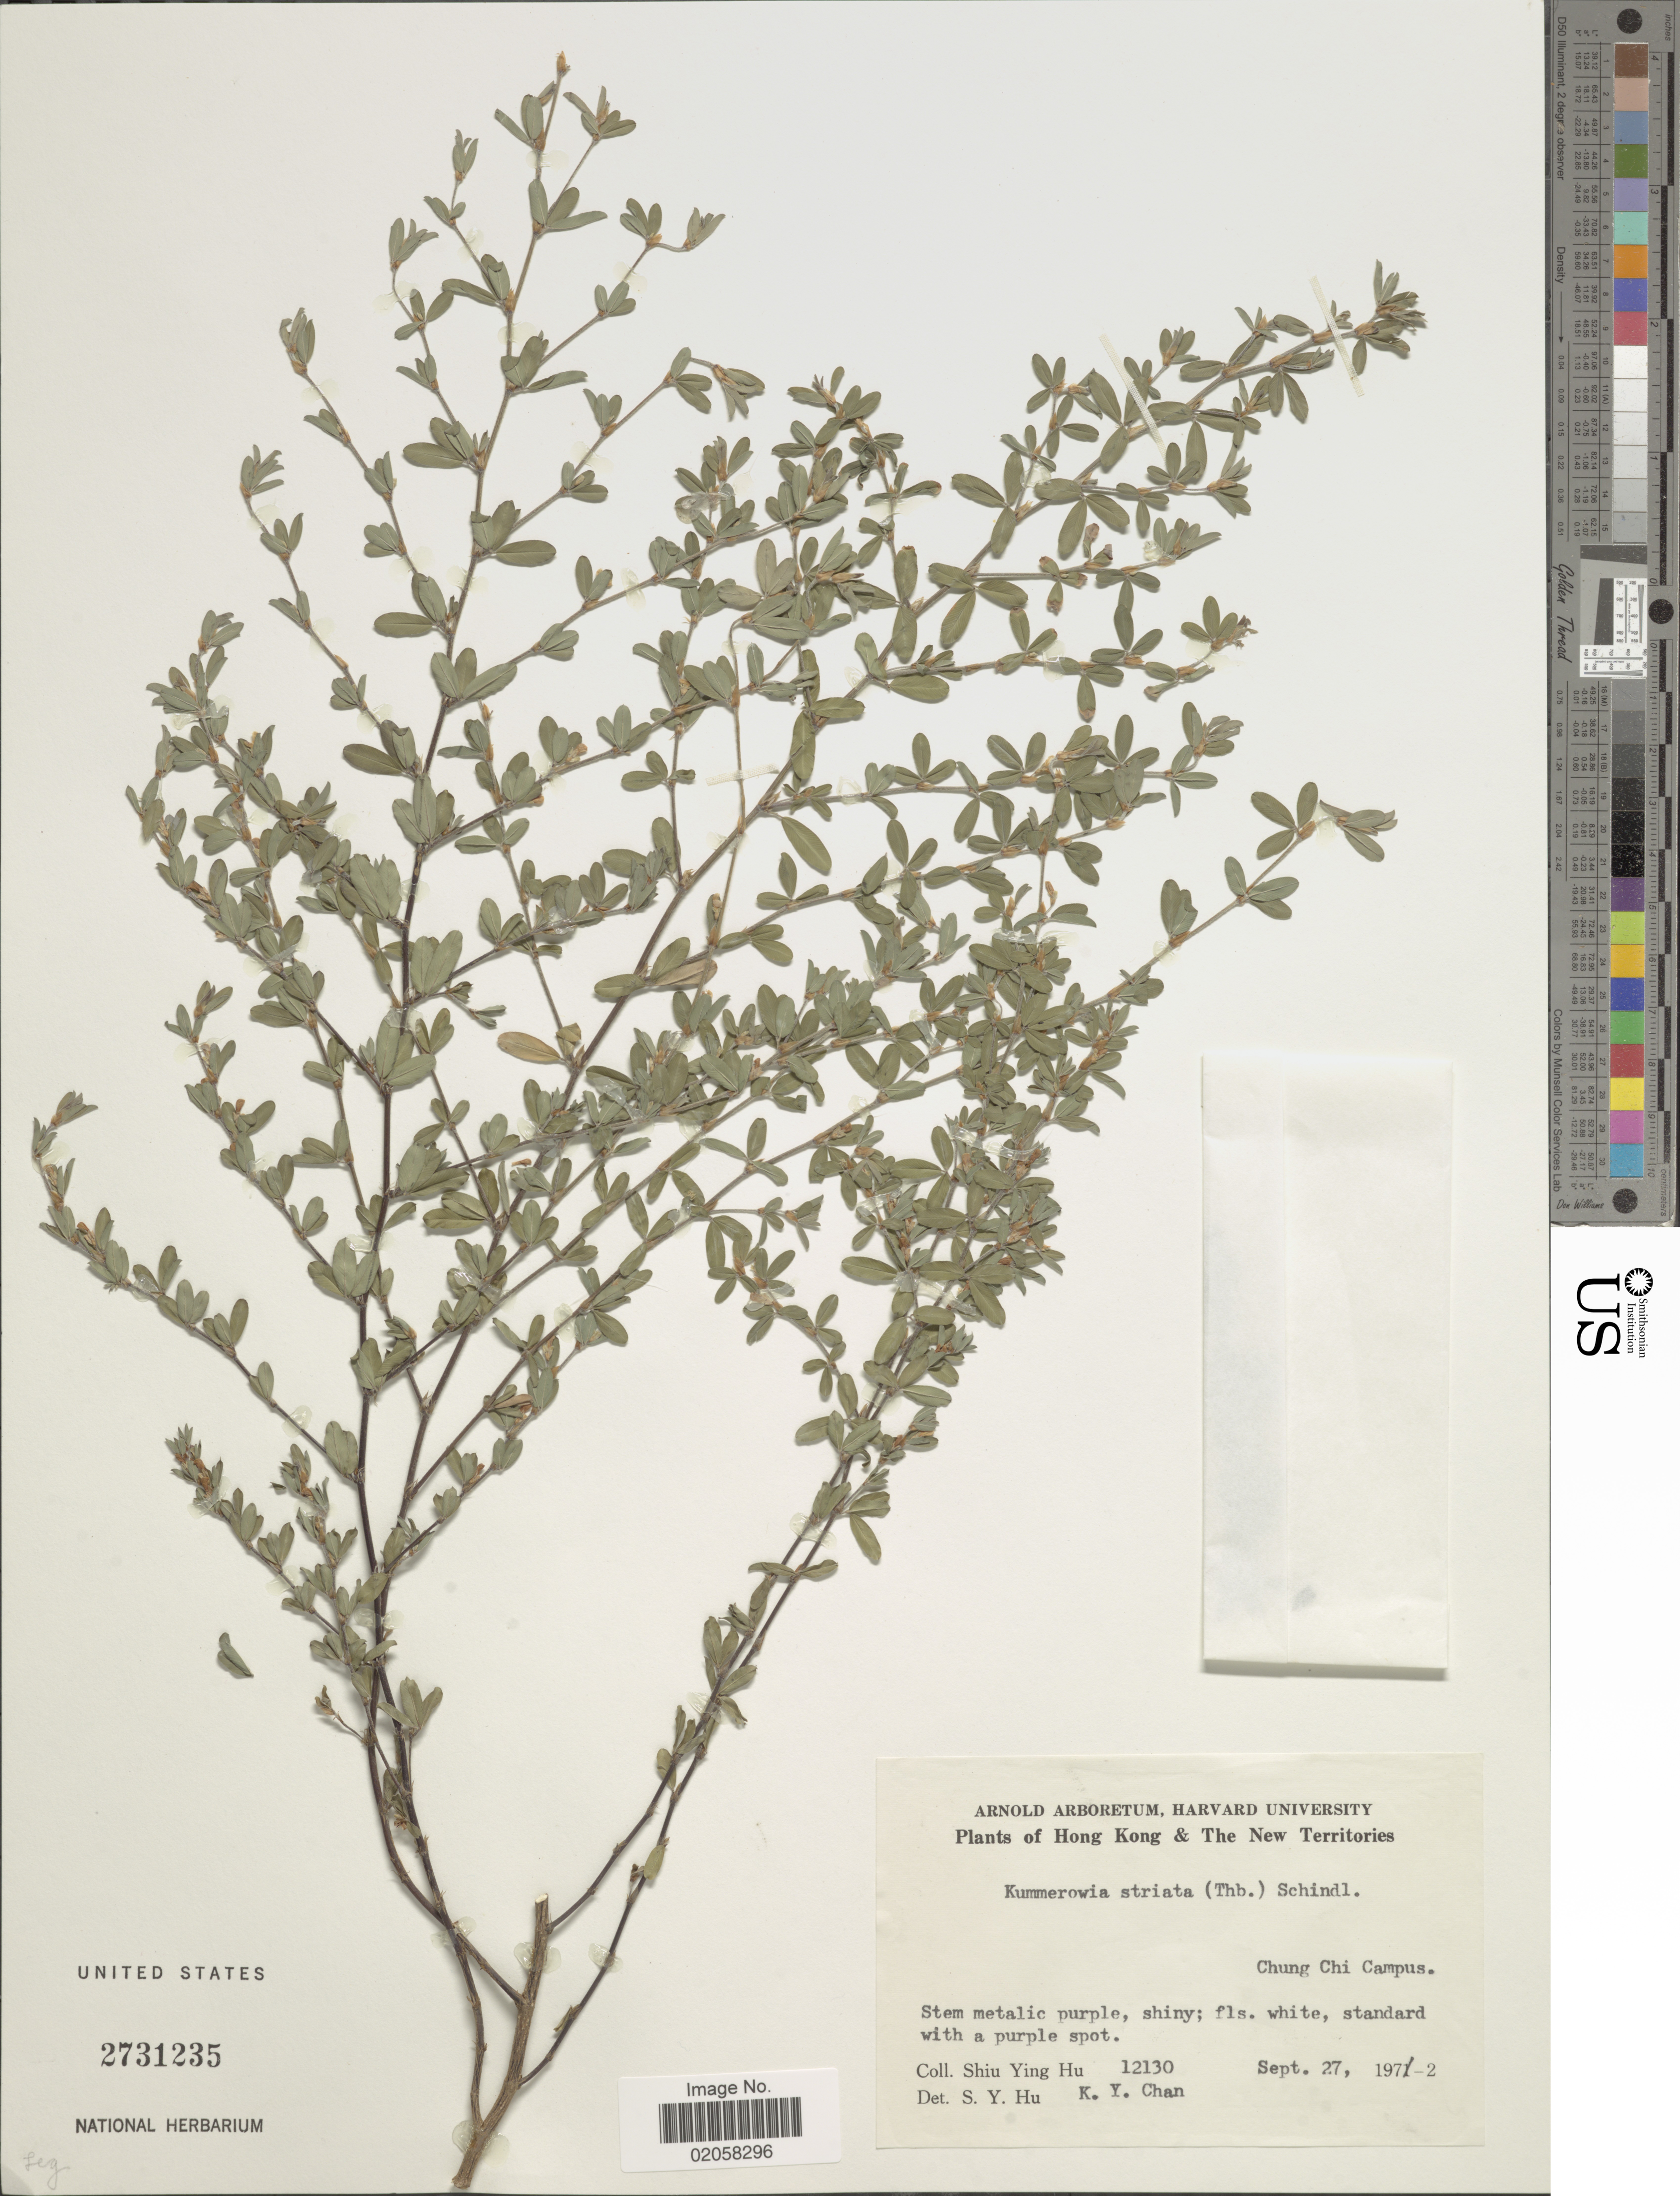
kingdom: Plantae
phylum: Tracheophyta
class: Magnoliopsida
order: Fabales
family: Fabaceae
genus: Kummerowia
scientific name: Kummerowia striata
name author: (Thunb.) Schindl.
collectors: S. Y. Hu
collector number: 12130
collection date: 1972-09-27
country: China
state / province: Hong Kong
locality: Hong Kong & The New Territories, Chung Chi Campus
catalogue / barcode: US 2731235